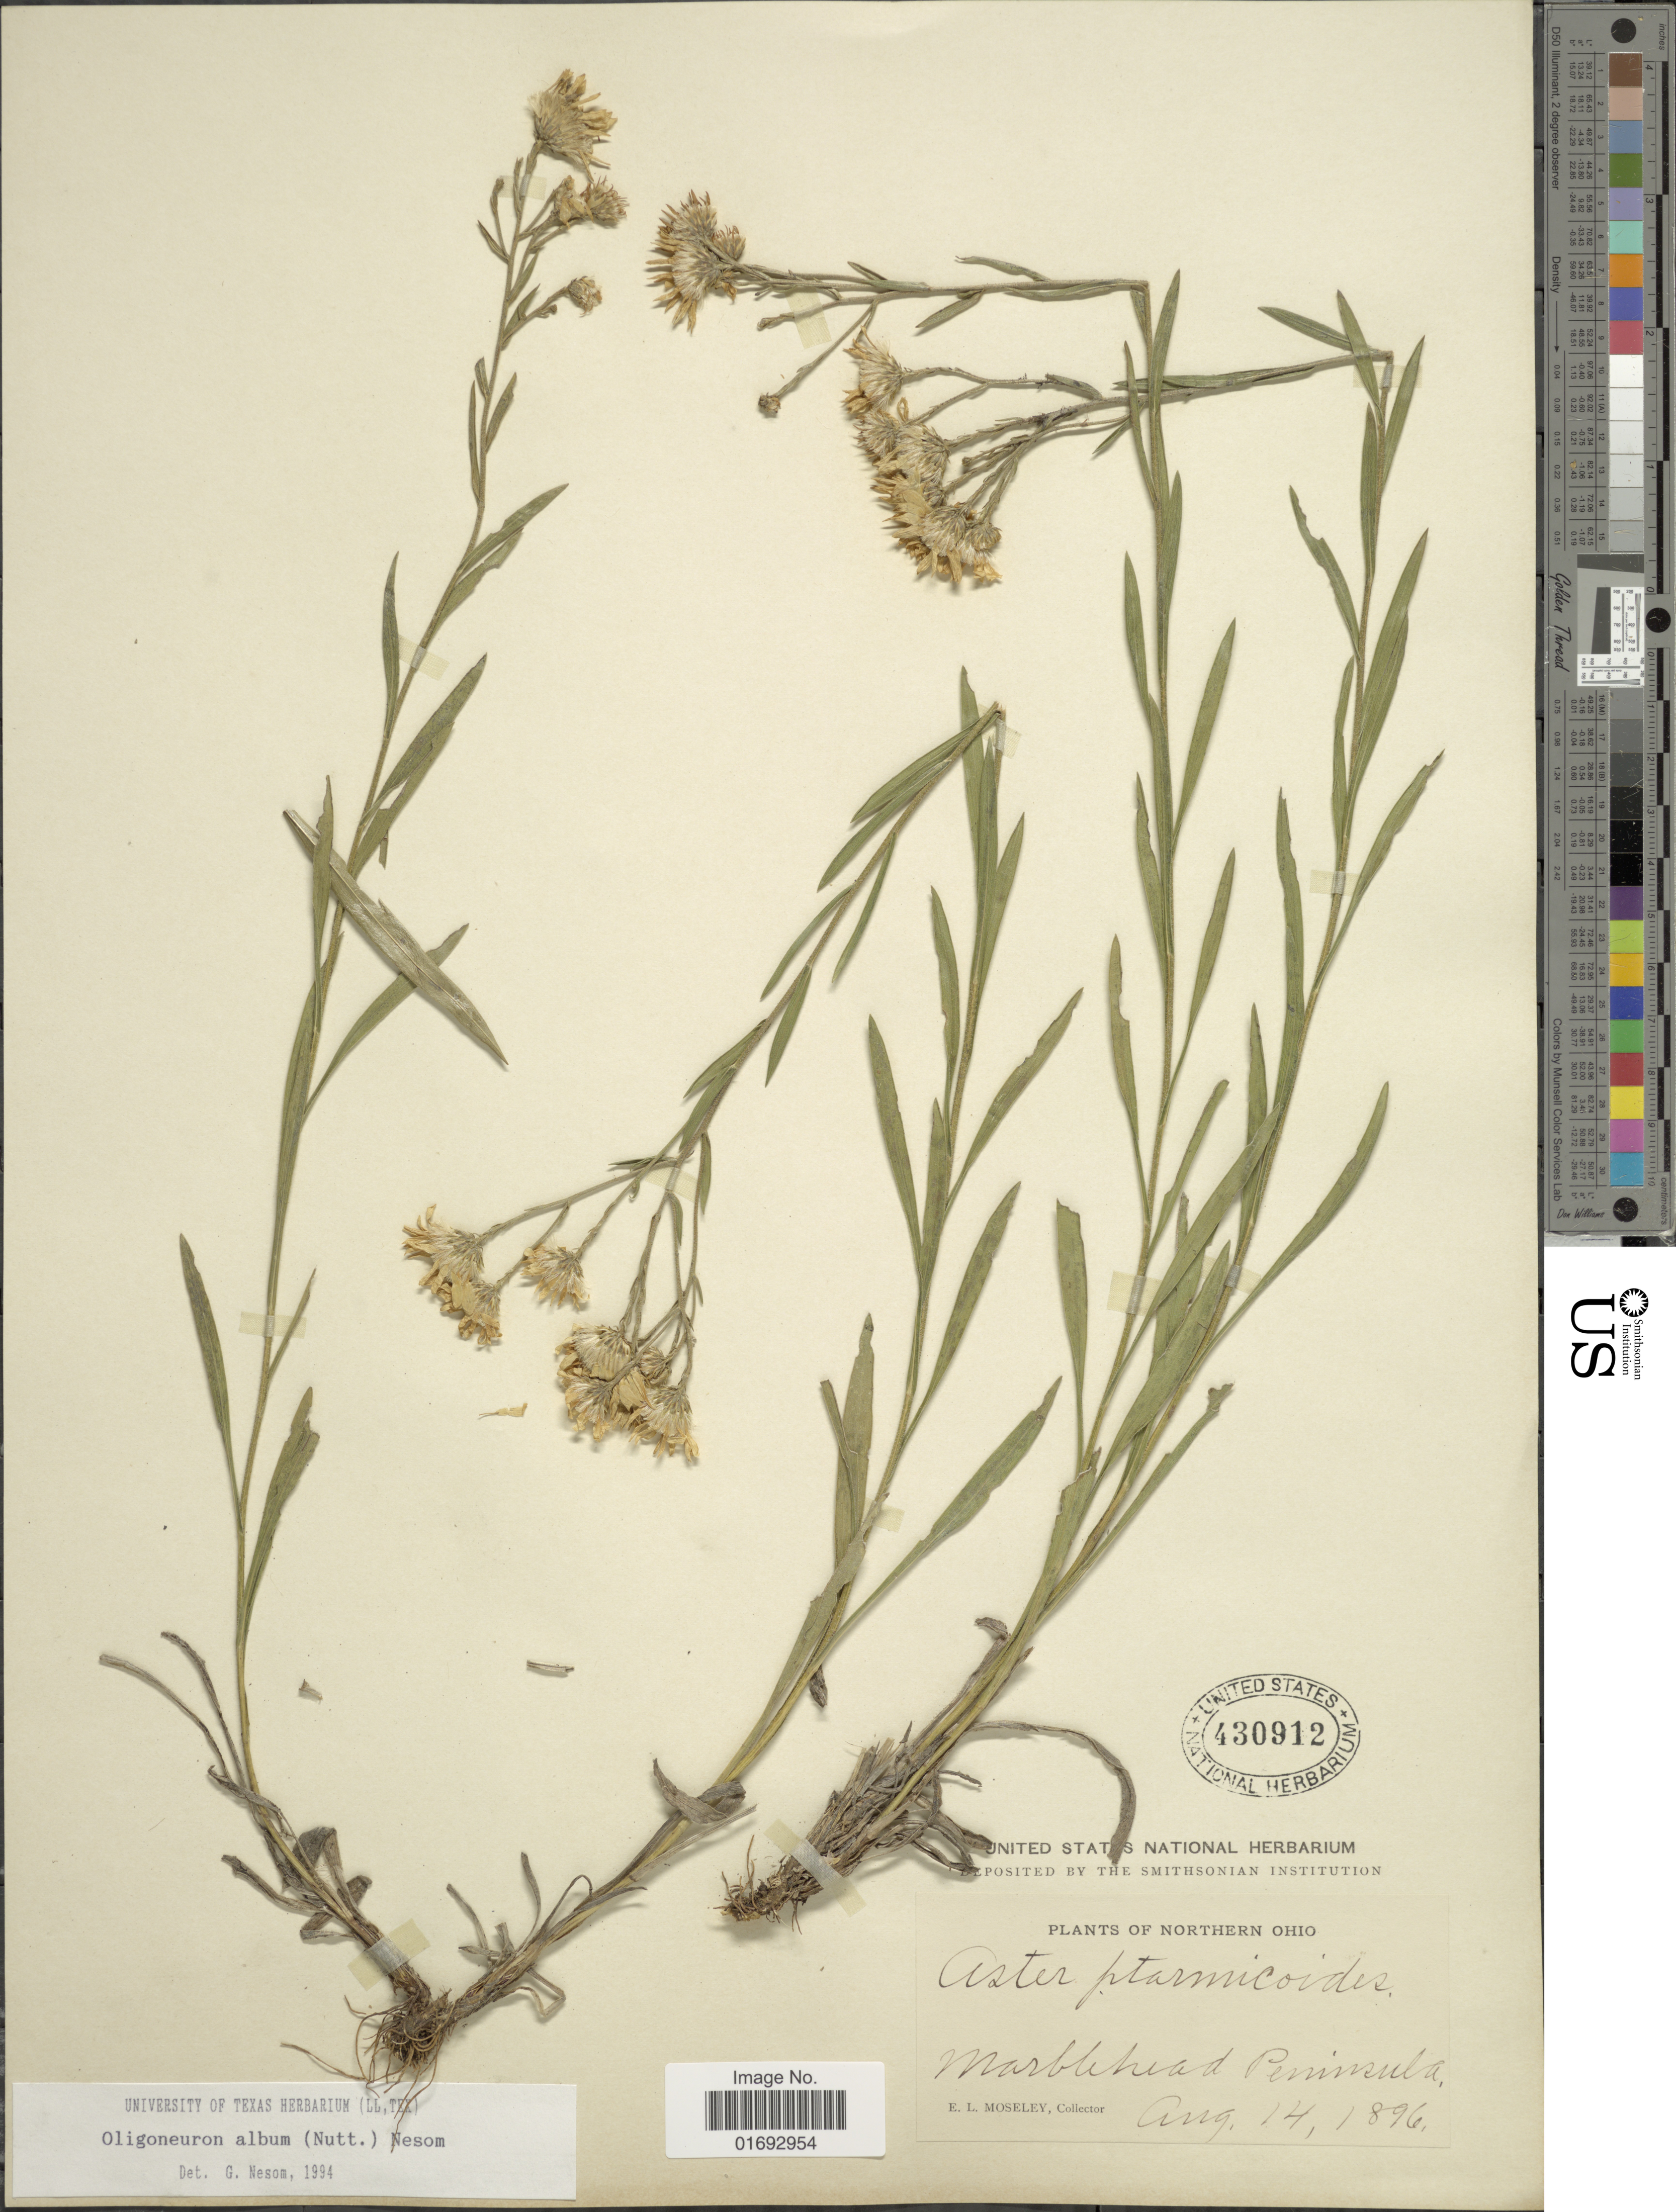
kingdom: Plantae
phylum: Tracheophyta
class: Magnoliopsida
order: Asterales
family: Asteraceae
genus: Oligoneuron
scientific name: Oligoneuron album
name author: (Nutt.) G.L. Nesom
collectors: E. Moseley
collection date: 1896-08-14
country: United States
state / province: Ohio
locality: Northern Ohio, Mablehead Peninsula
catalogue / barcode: US 430912